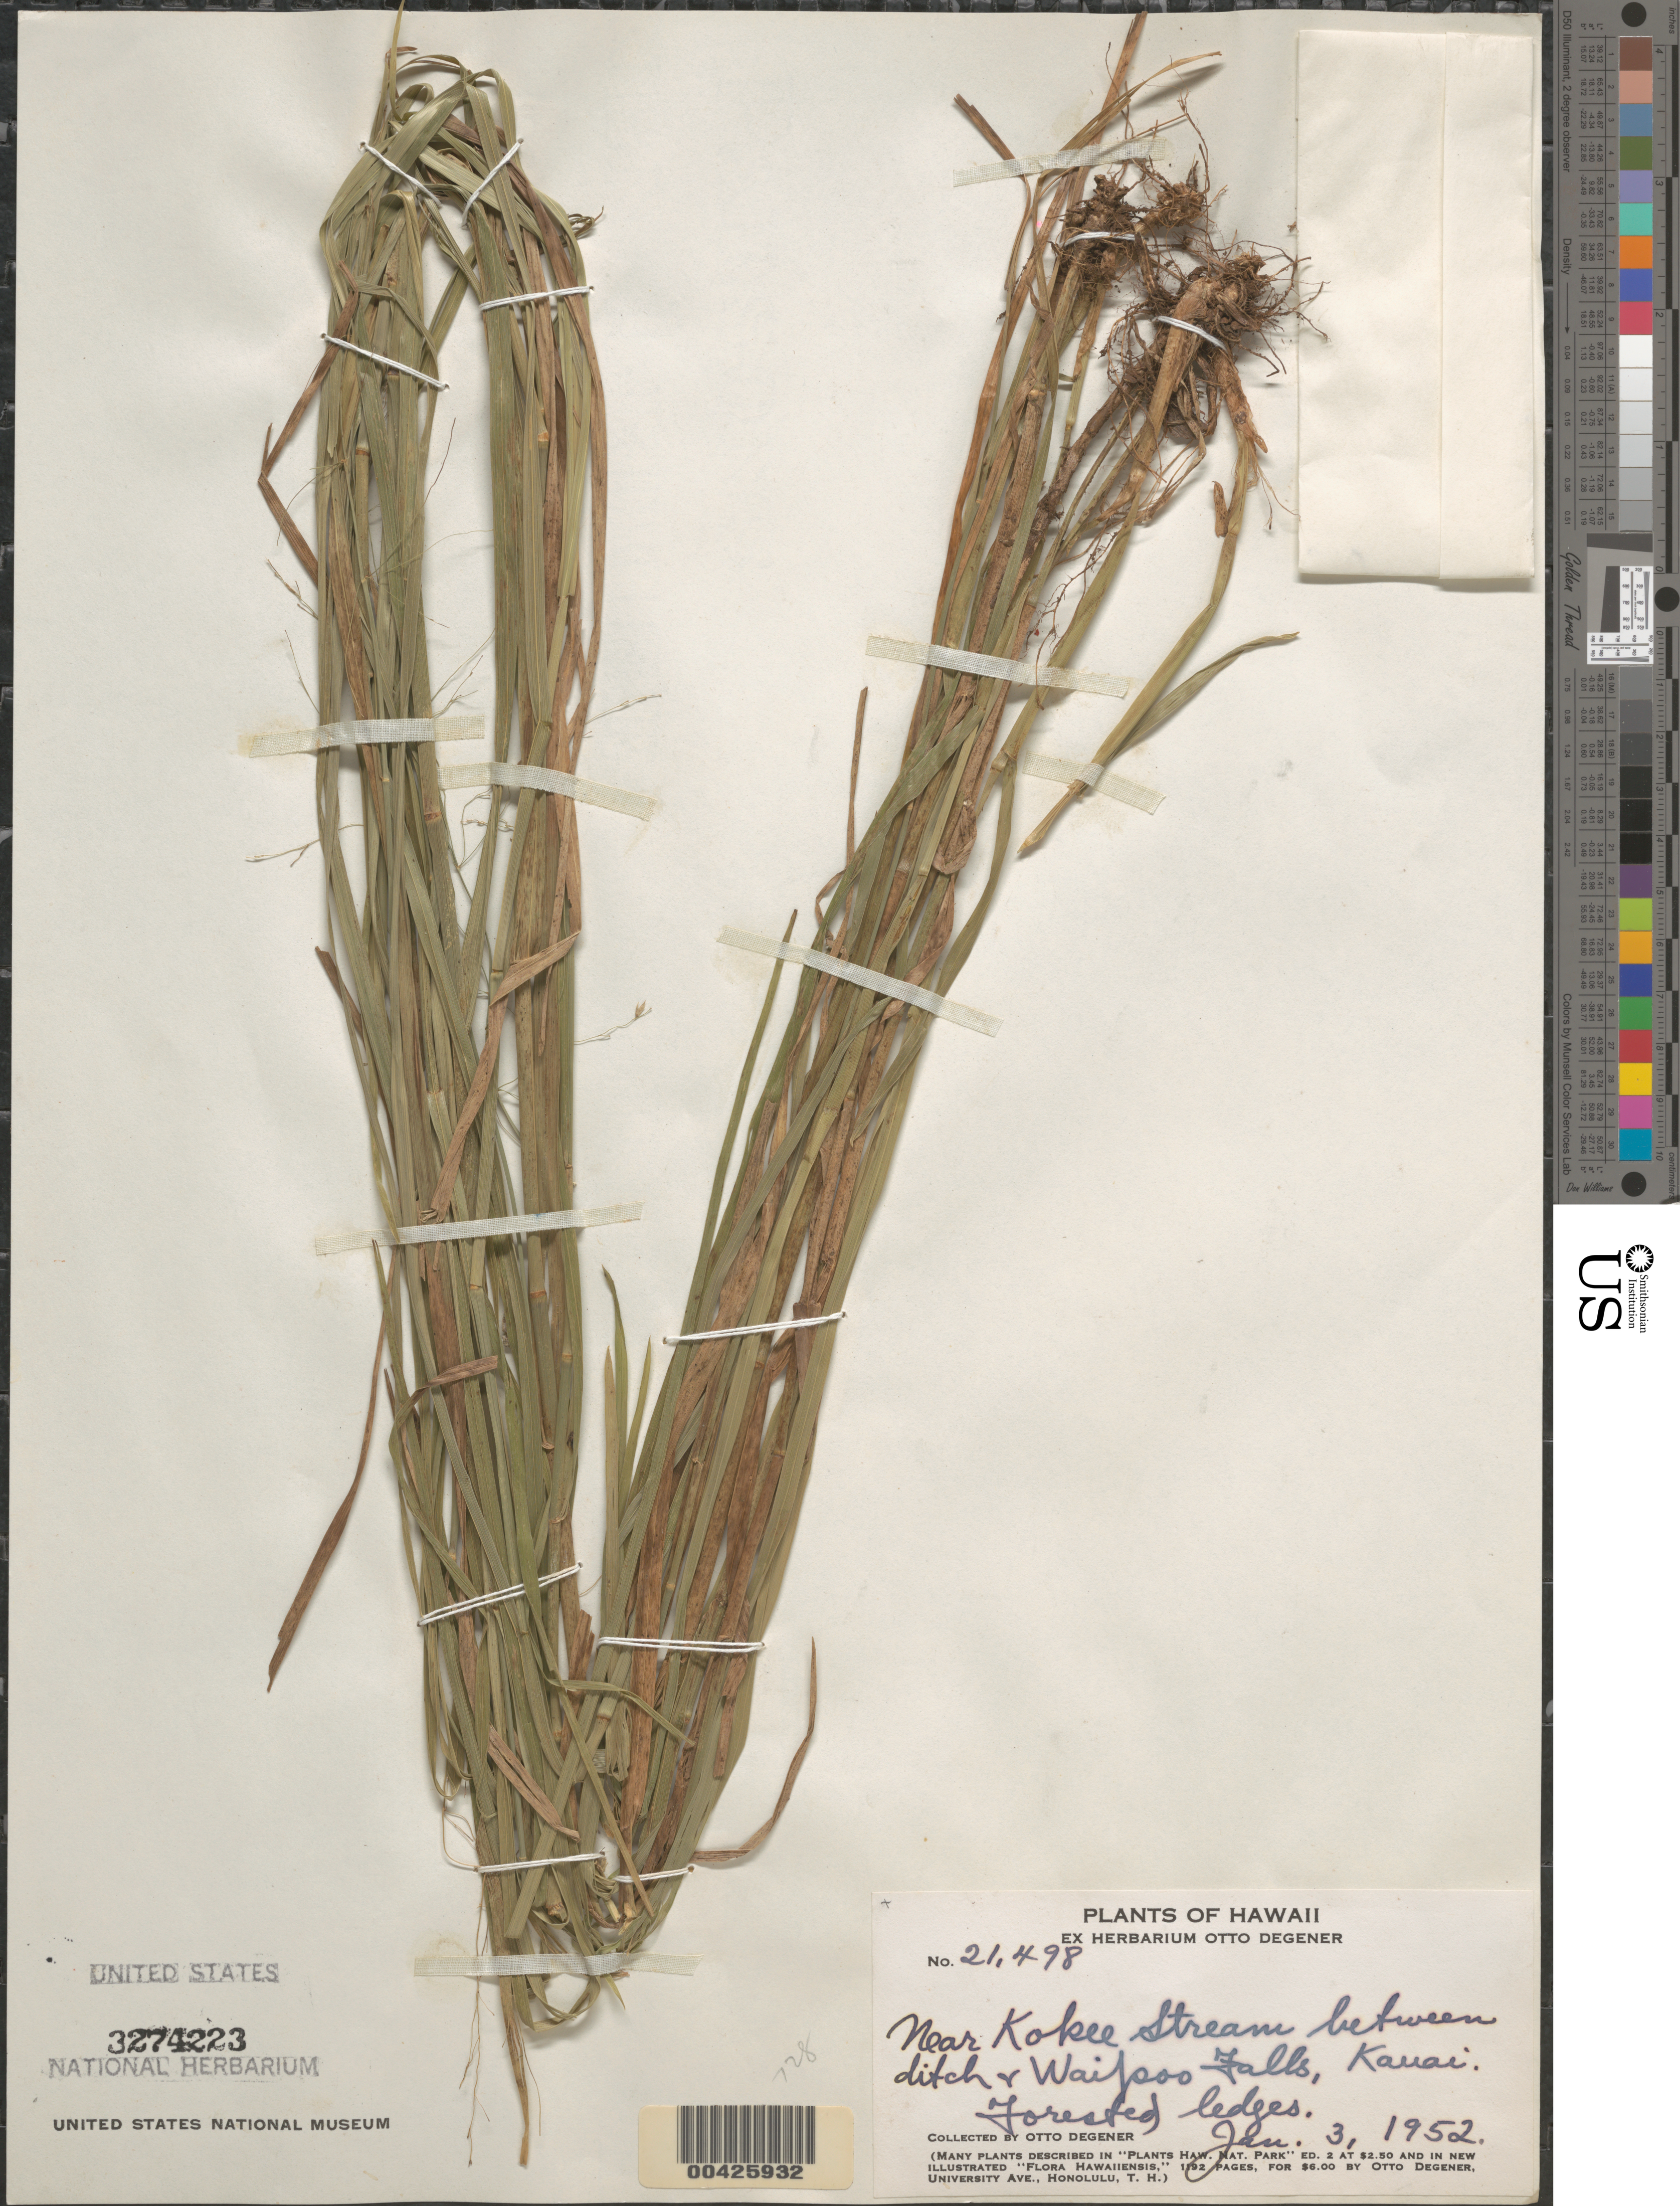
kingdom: Plantae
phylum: Tracheophyta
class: Liliopsida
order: Poales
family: Poaceae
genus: Poa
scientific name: Poa mannii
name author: Munro ex Hillebr.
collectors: O. Degener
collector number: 21498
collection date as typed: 3 Jan 1952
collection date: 1952-01-03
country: United States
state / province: Hawaii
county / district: Kauai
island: Kaua'i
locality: Near Kokee Stream between ditch and Waipoo Falls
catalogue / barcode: US 3274223